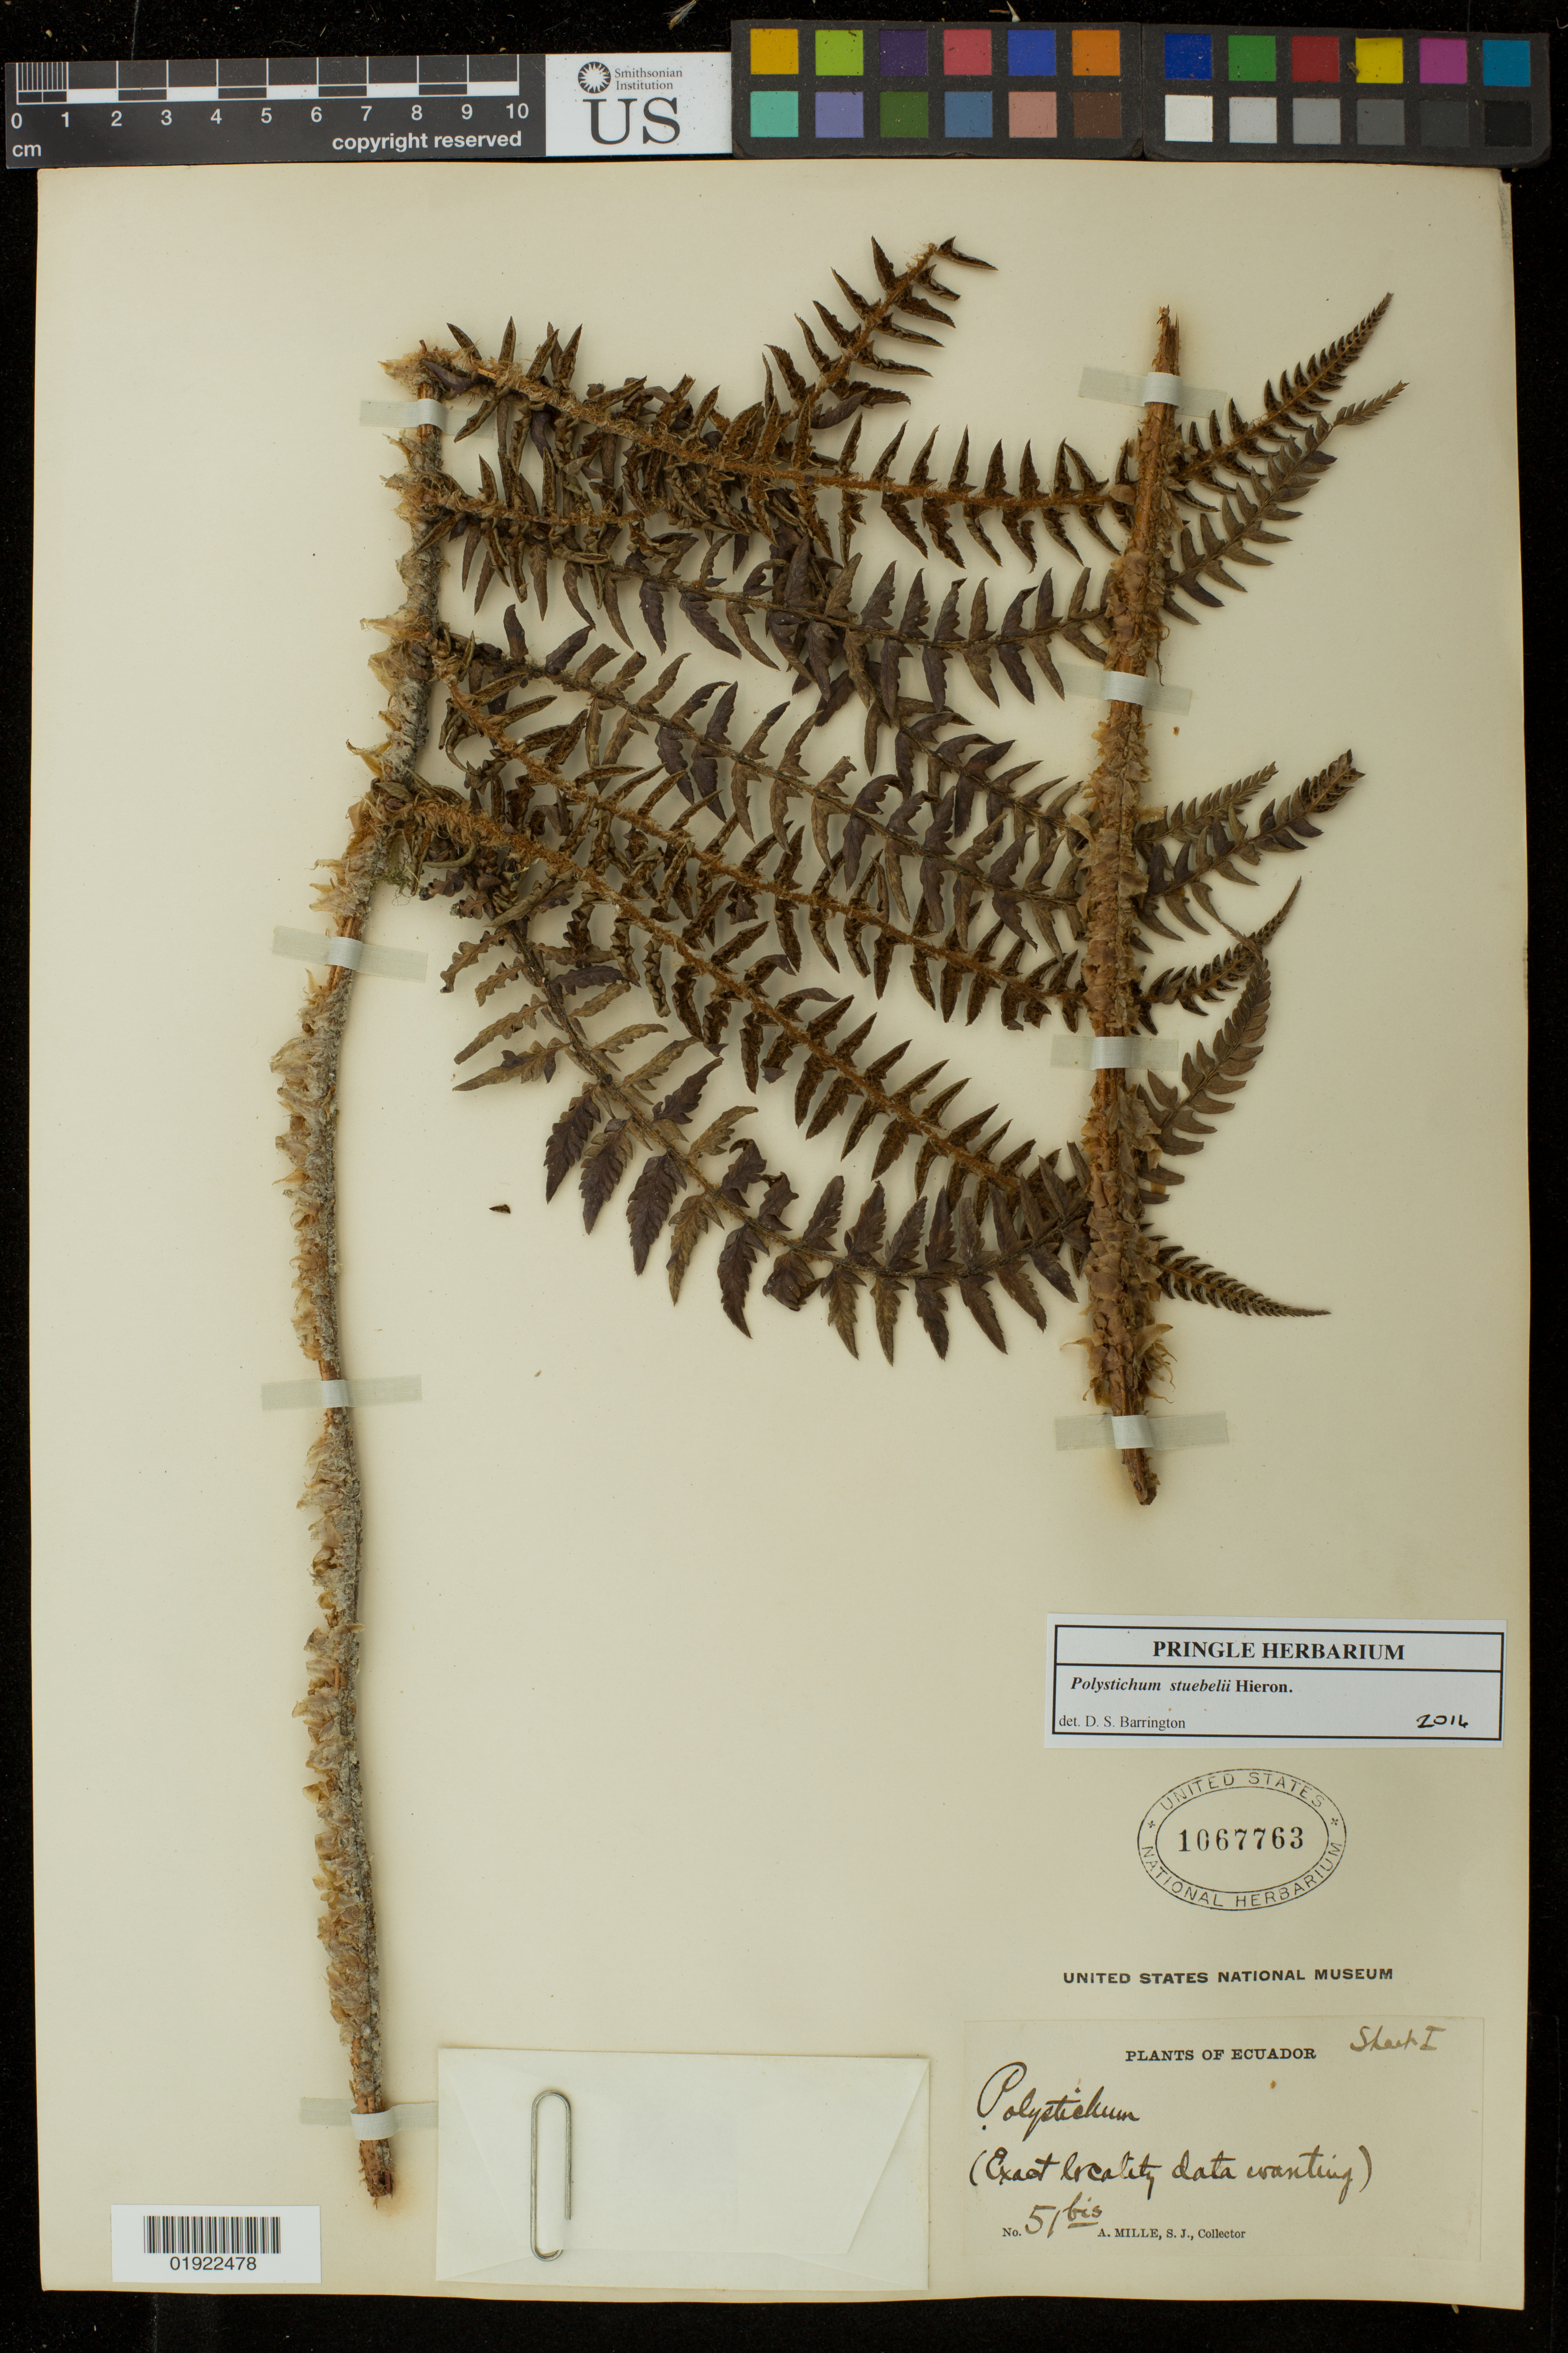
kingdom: Plantae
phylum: Tracheophyta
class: Polypodiopsida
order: Polypodiales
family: Dryopteridaceae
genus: Polystichum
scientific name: Polystichum steubelii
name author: Hieron.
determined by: Barrington, D. S., Curator (VT), University of Vermont (UNITED STATES)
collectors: A. Mille S.J.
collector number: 51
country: Ecuador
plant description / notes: Sheet I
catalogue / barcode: US 1067763